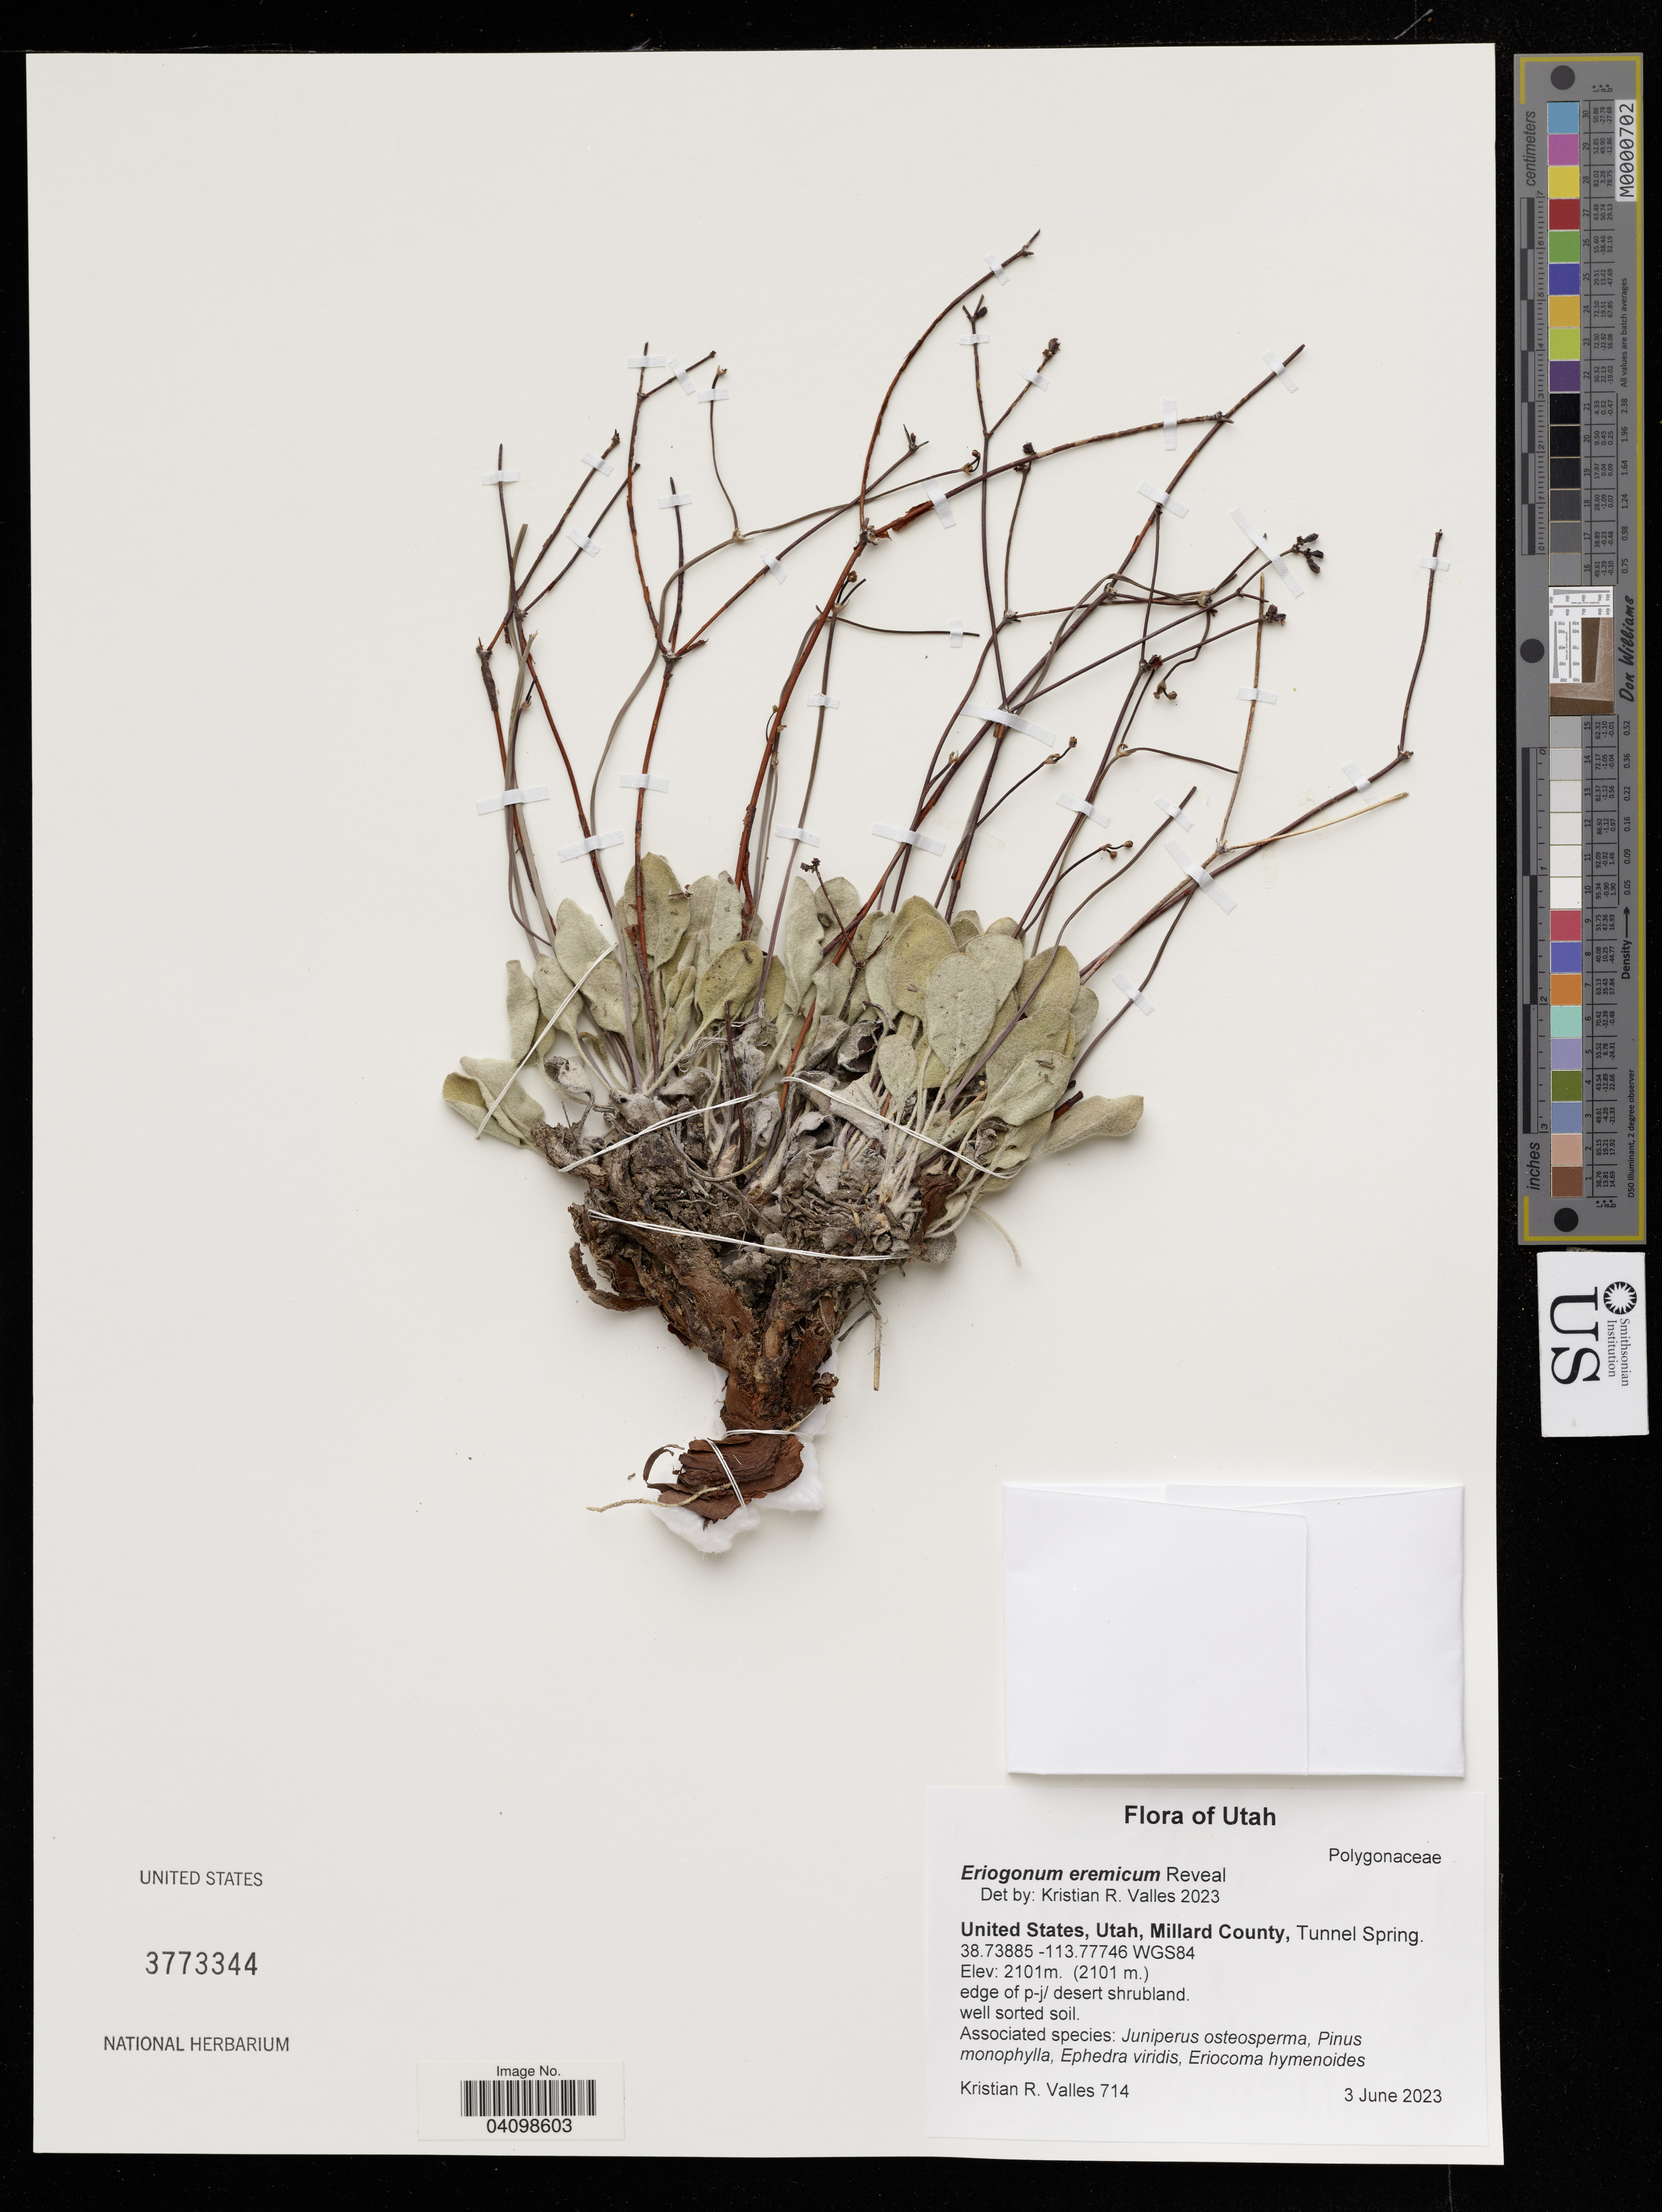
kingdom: Plantae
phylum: Tracheophyta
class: Magnoliopsida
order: Caryophyllales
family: Polygonaceae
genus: Eriogonum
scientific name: Eriogonum eremicum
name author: Reveal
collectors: K. Valles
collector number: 714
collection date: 2023-06-03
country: United States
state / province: Utah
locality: Millard County, Tunnel Spring.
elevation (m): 2101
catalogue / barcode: US 3773344